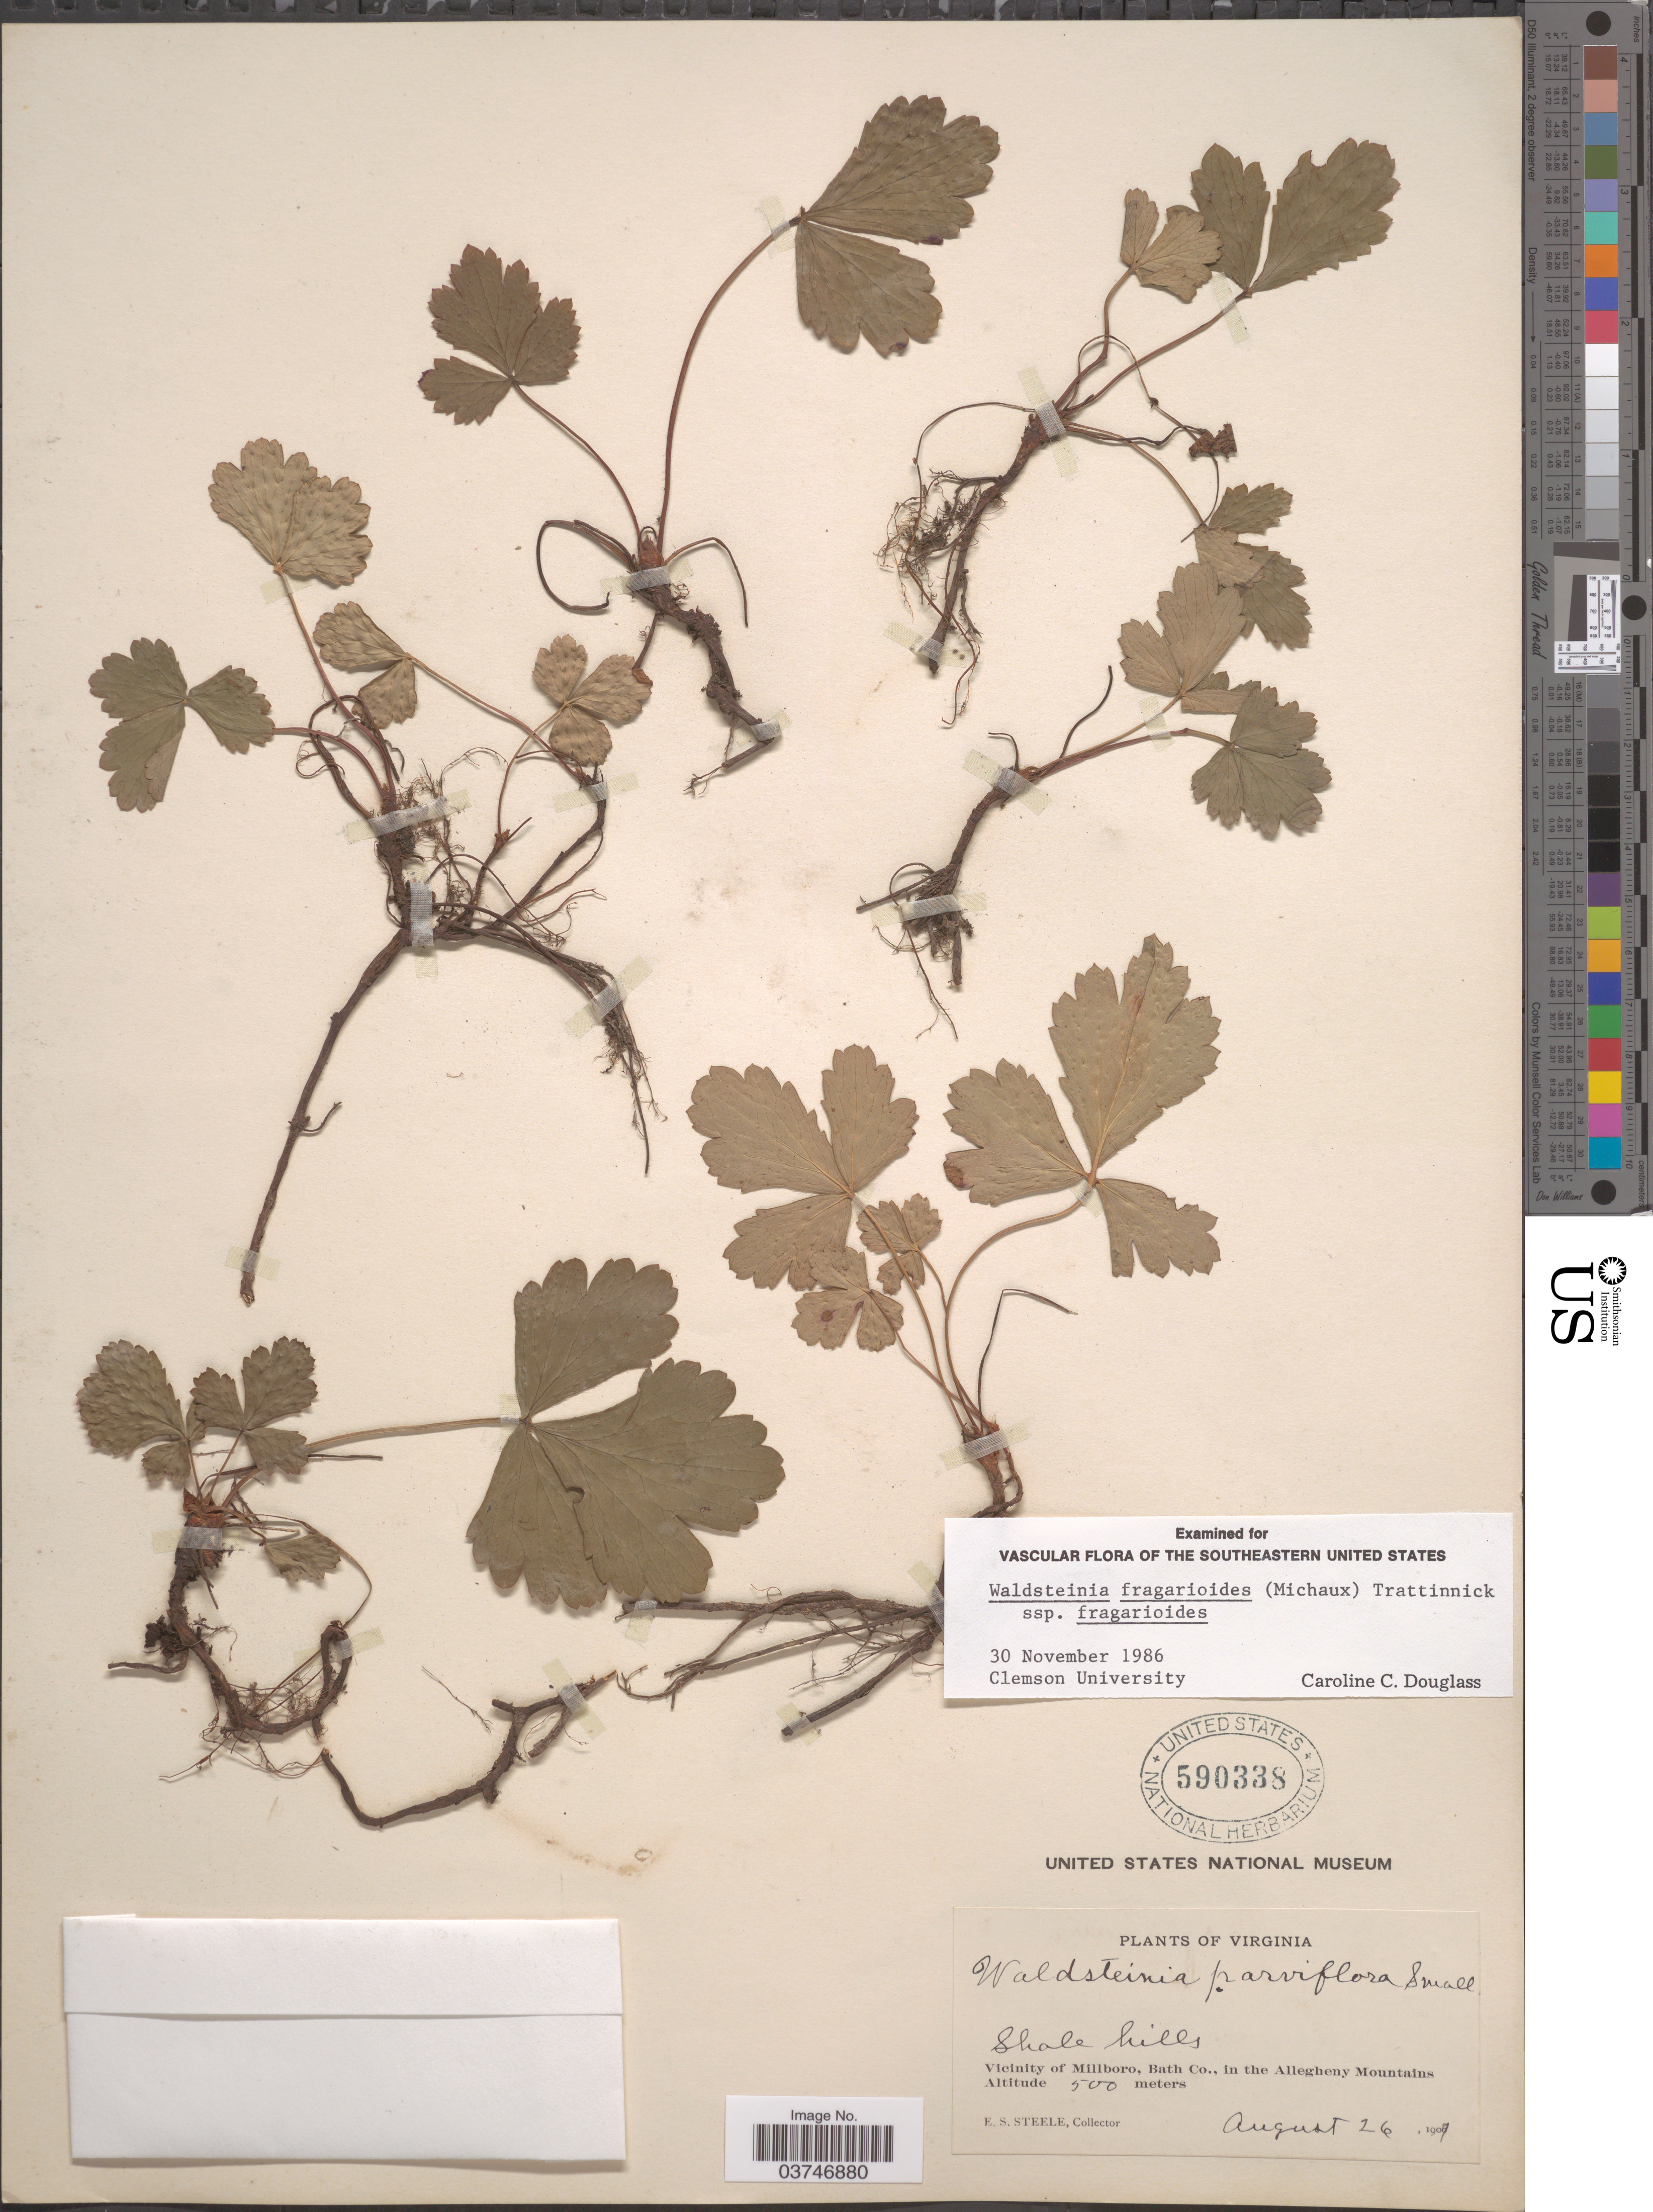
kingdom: Plantae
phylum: Tracheophyta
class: Magnoliopsida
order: Rosales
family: Rosaceae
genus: Waldsteinia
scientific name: Waldsteinia fragarioides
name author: (Michx.) Tratt.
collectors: E. Steele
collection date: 1907-08-26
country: United States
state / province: Virginia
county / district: Bath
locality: Vicinity of Millboro, Bath Co., in the Allegheny Mountains.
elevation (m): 500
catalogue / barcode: US 590338